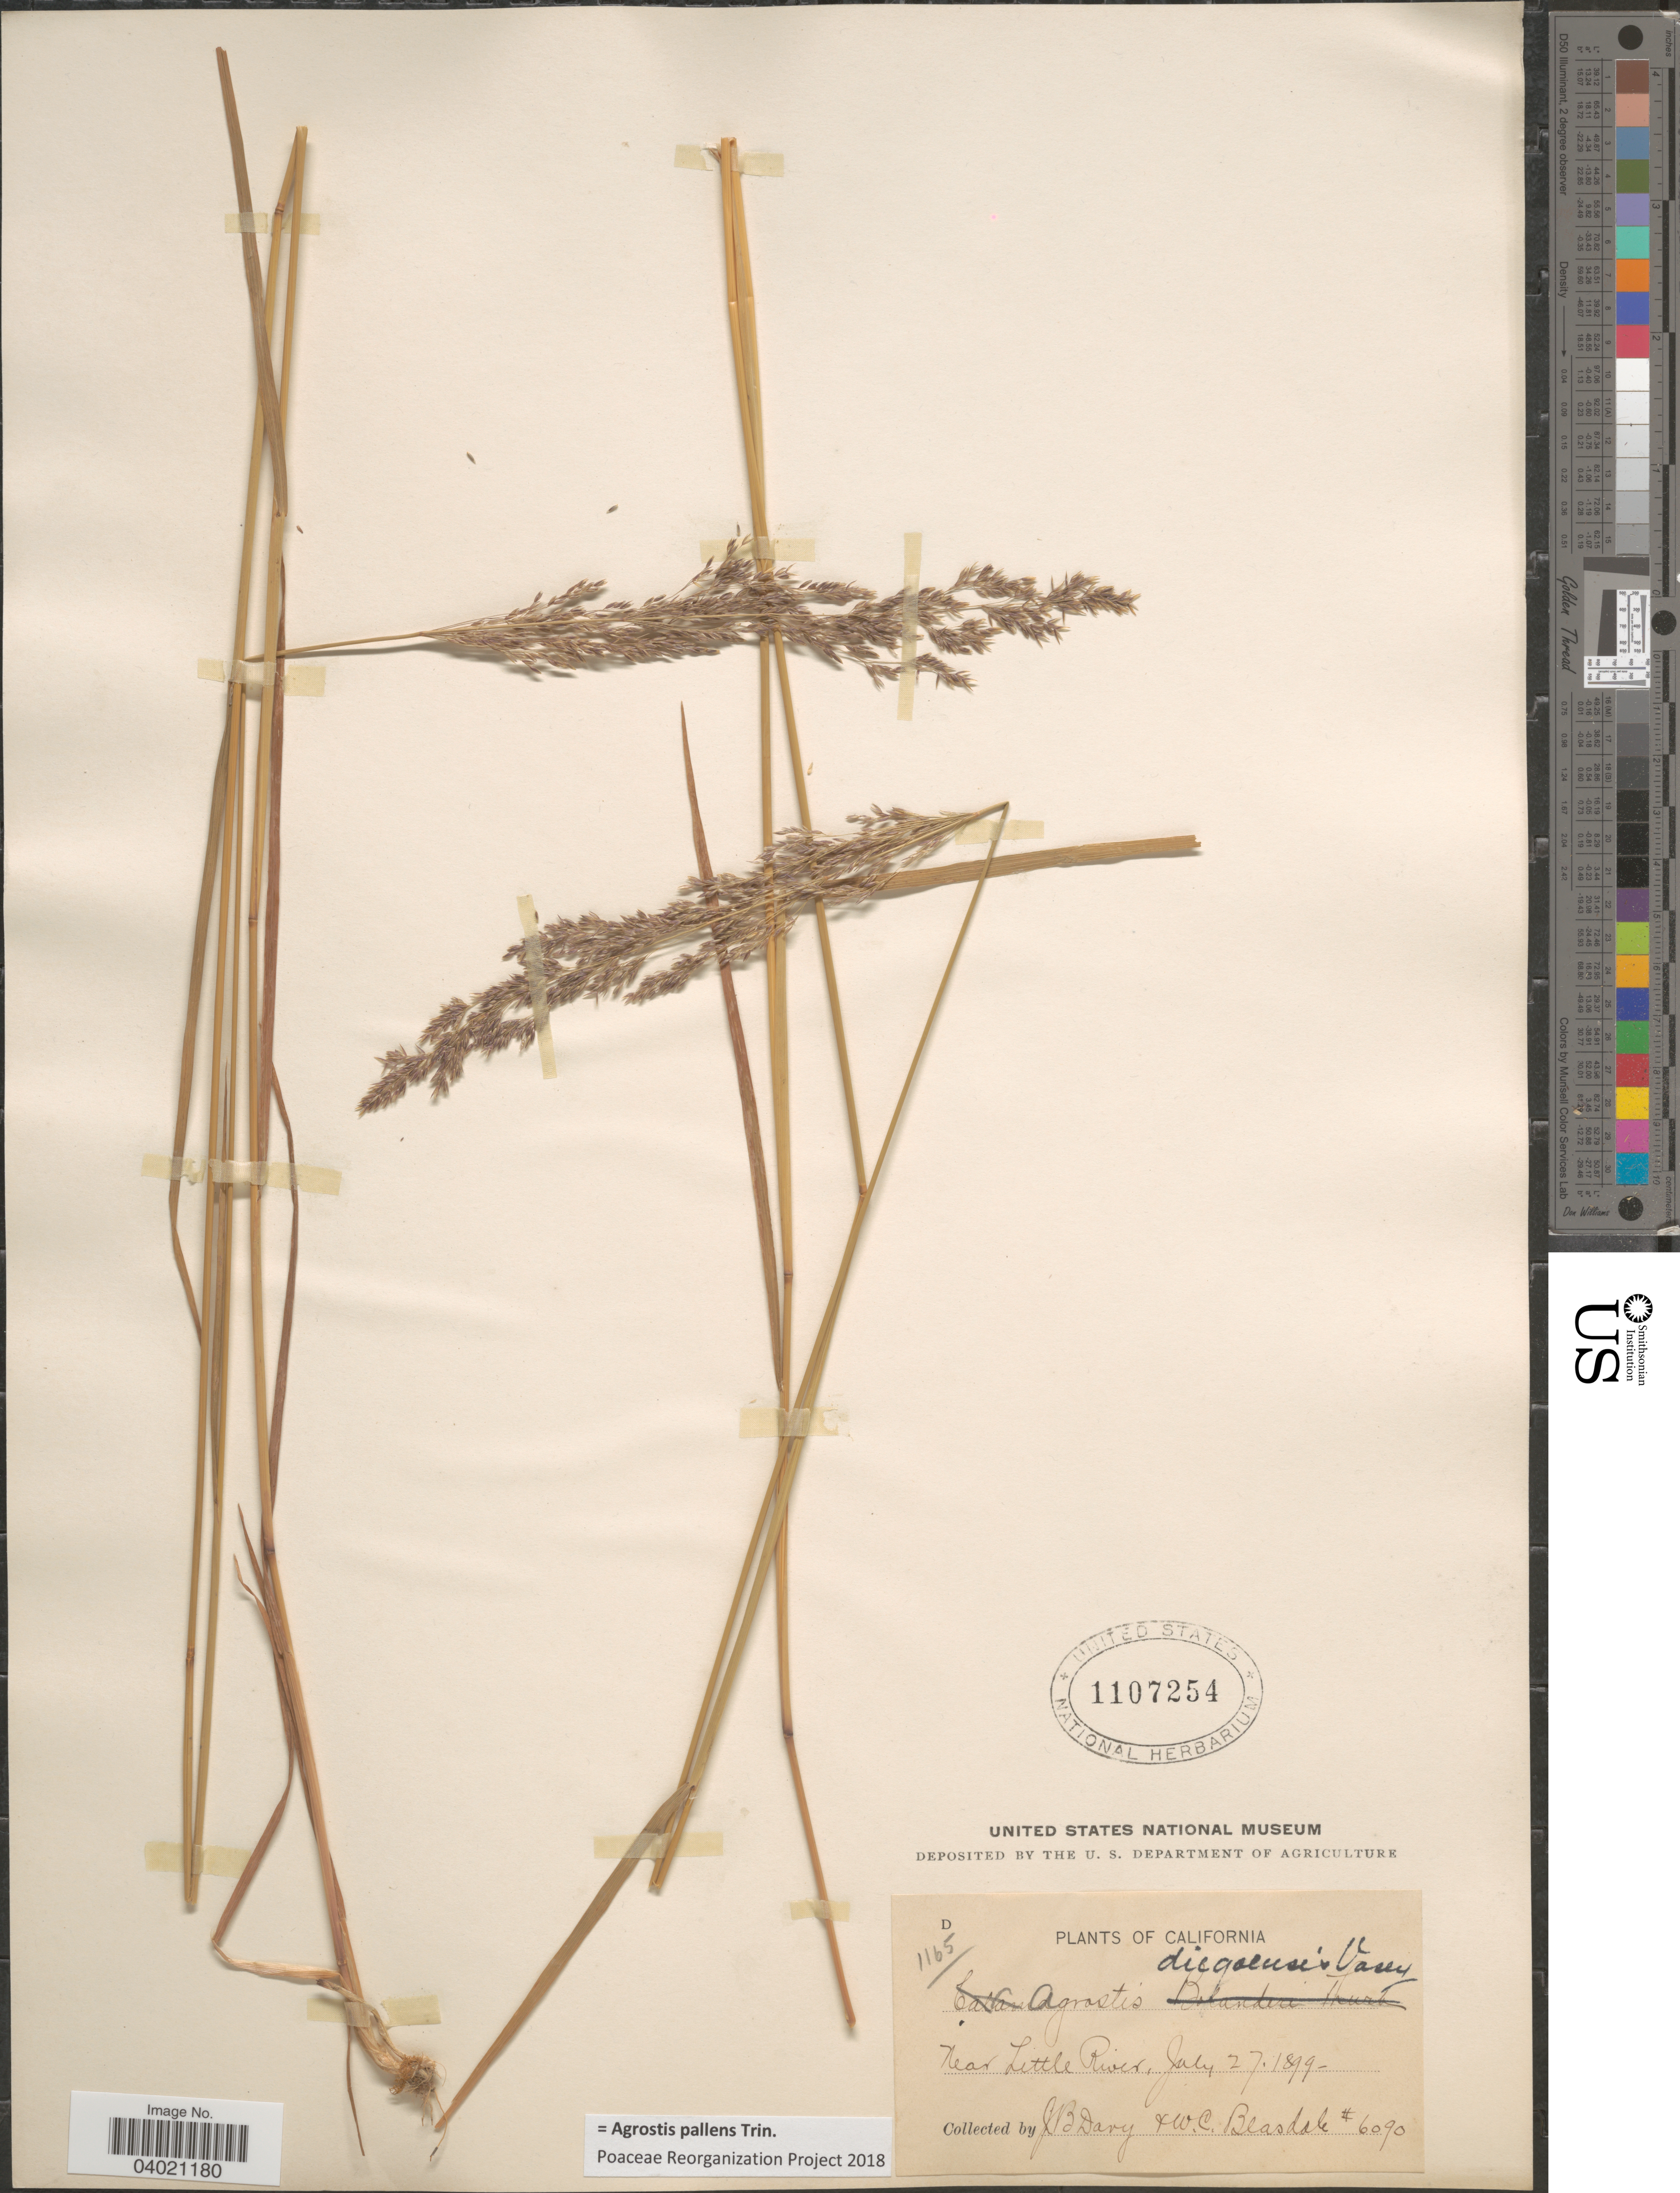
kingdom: Plantae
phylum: Tracheophyta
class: Liliopsida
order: Poales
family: Poaceae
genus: Agrostis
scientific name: Agrostis pallens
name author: Trin.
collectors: J. Burtt Davy & W. Blasdale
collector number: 6090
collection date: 1899-07-27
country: United States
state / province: California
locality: Near Little River.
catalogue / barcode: US 1107254